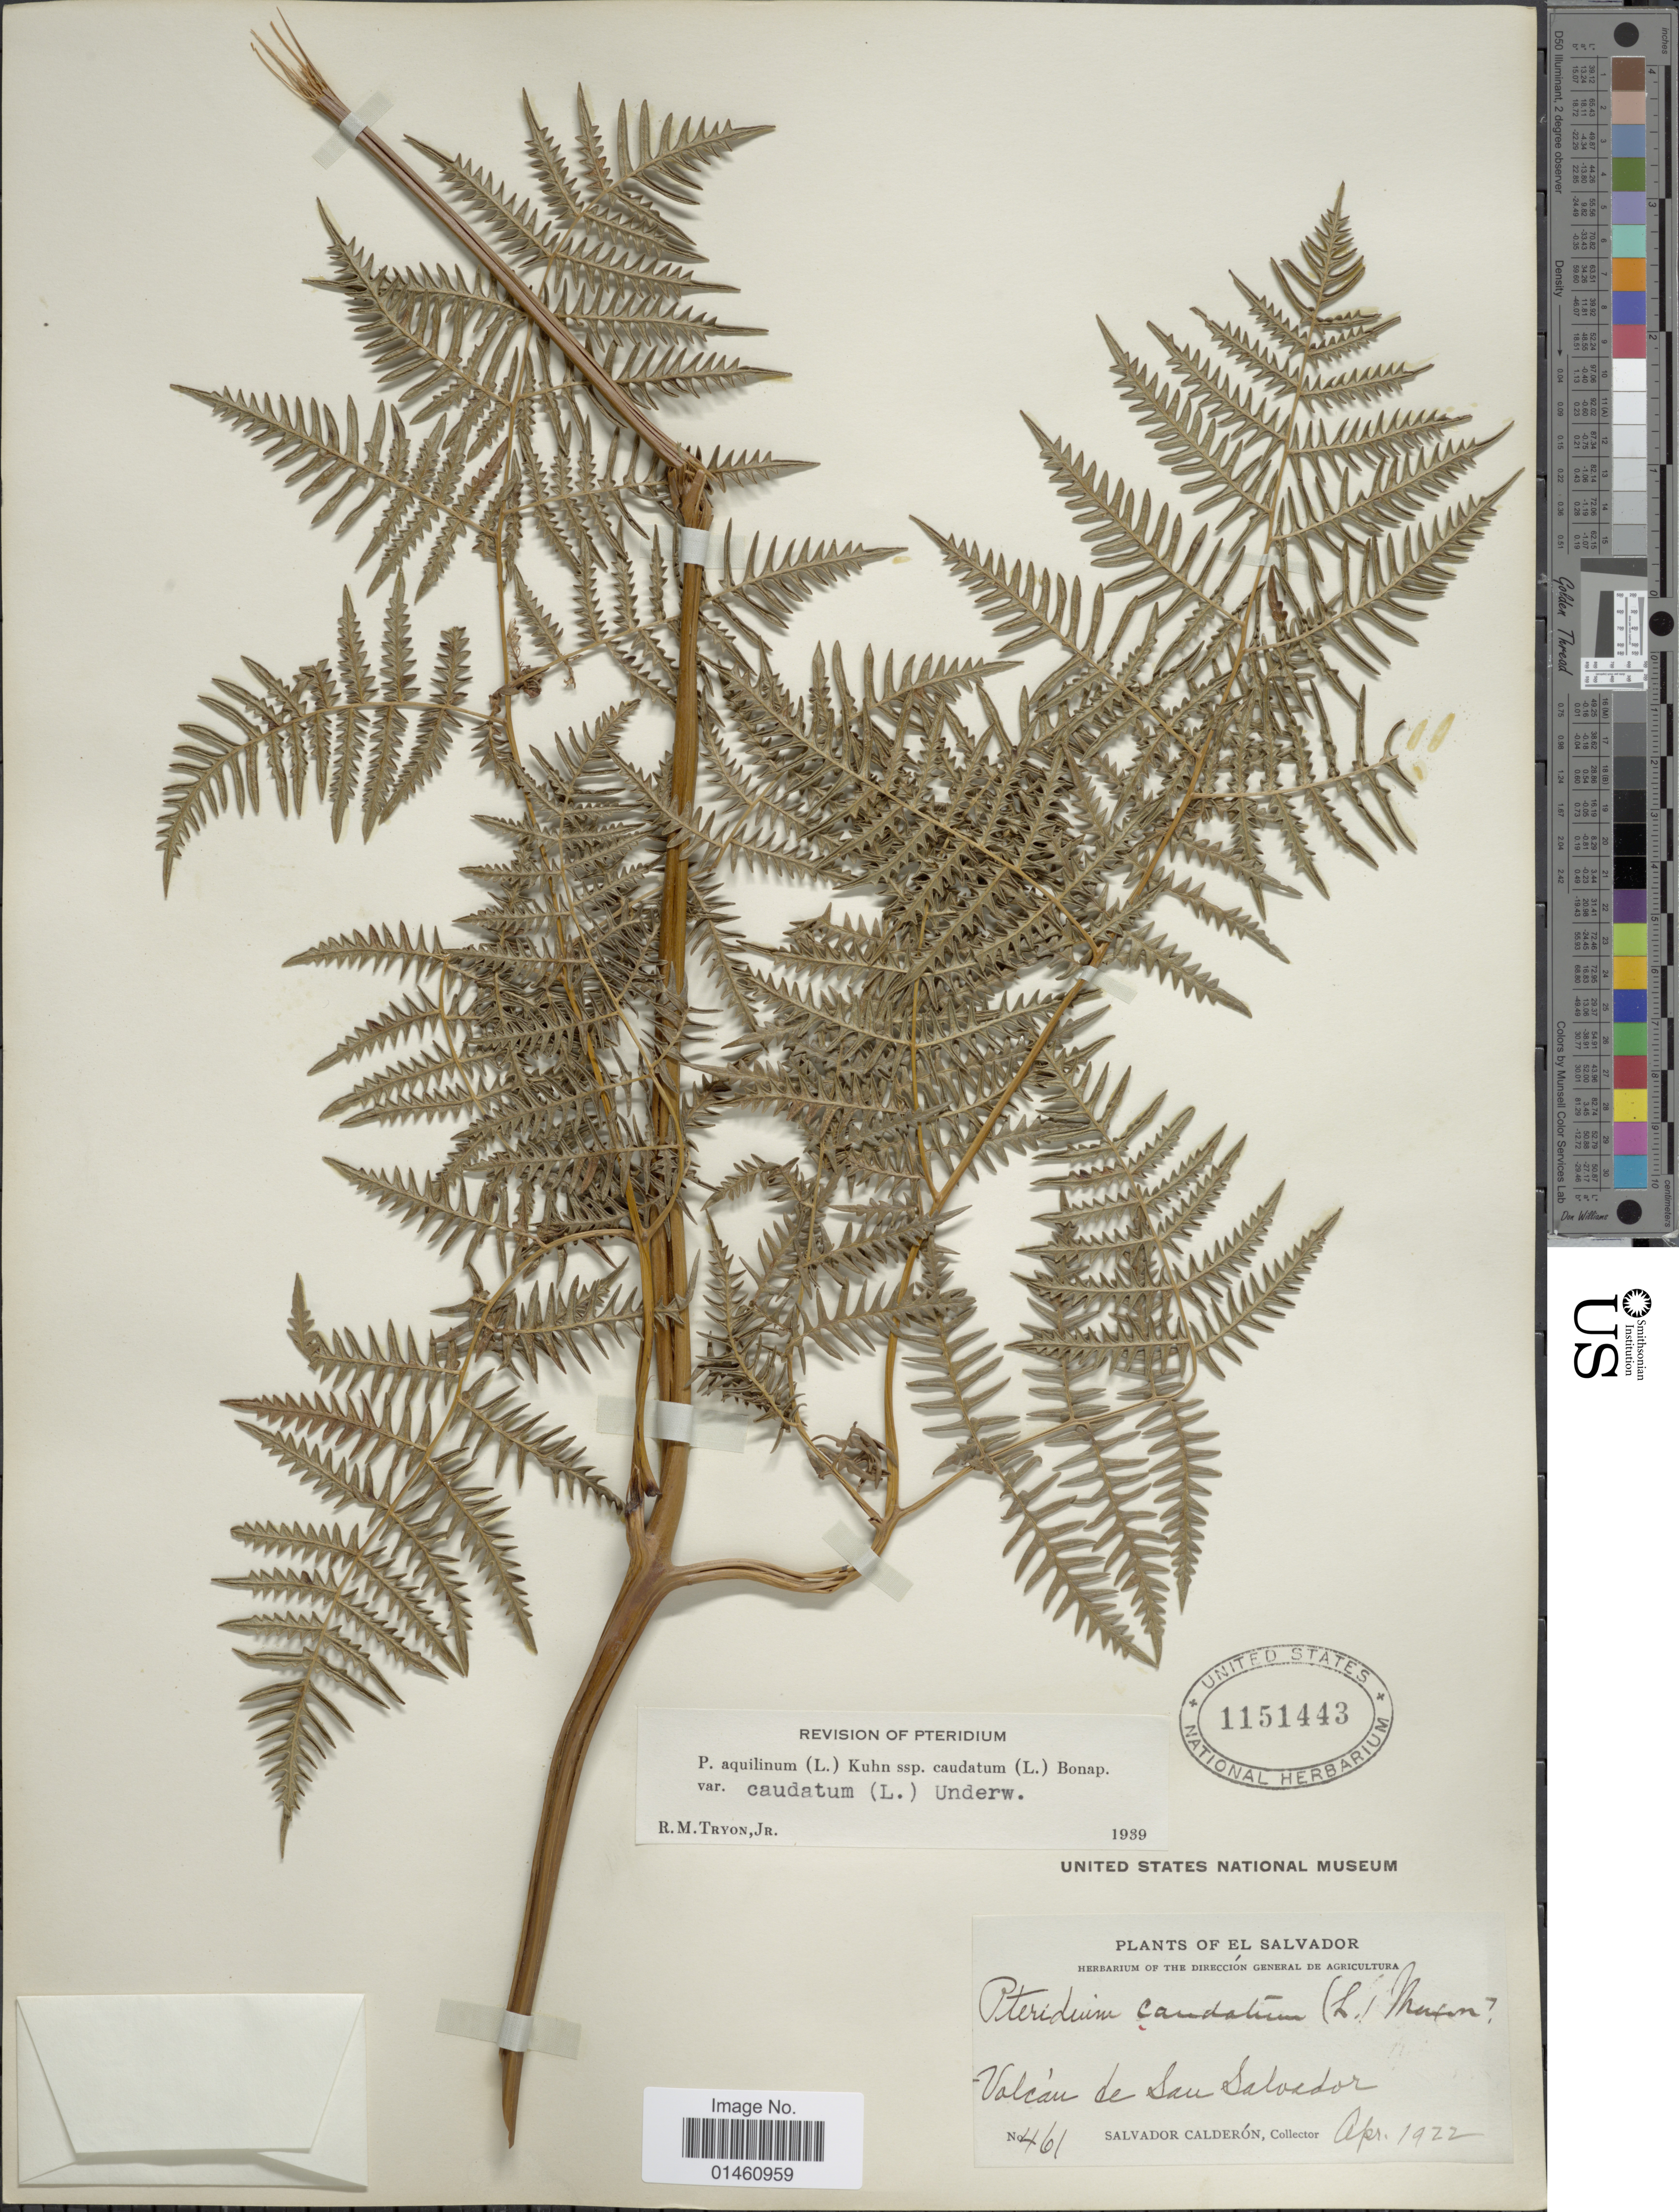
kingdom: Plantae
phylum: Tracheophyta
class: Polypodiopsida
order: Polypodiales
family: Dennstaedtiaceae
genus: Pteridium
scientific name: Pteridium caudatum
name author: (L.) Maxon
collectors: S. Calderón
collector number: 461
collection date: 1922-04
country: El Salvador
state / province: San Salvador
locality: Volcán de San Salvador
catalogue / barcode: US 1151443